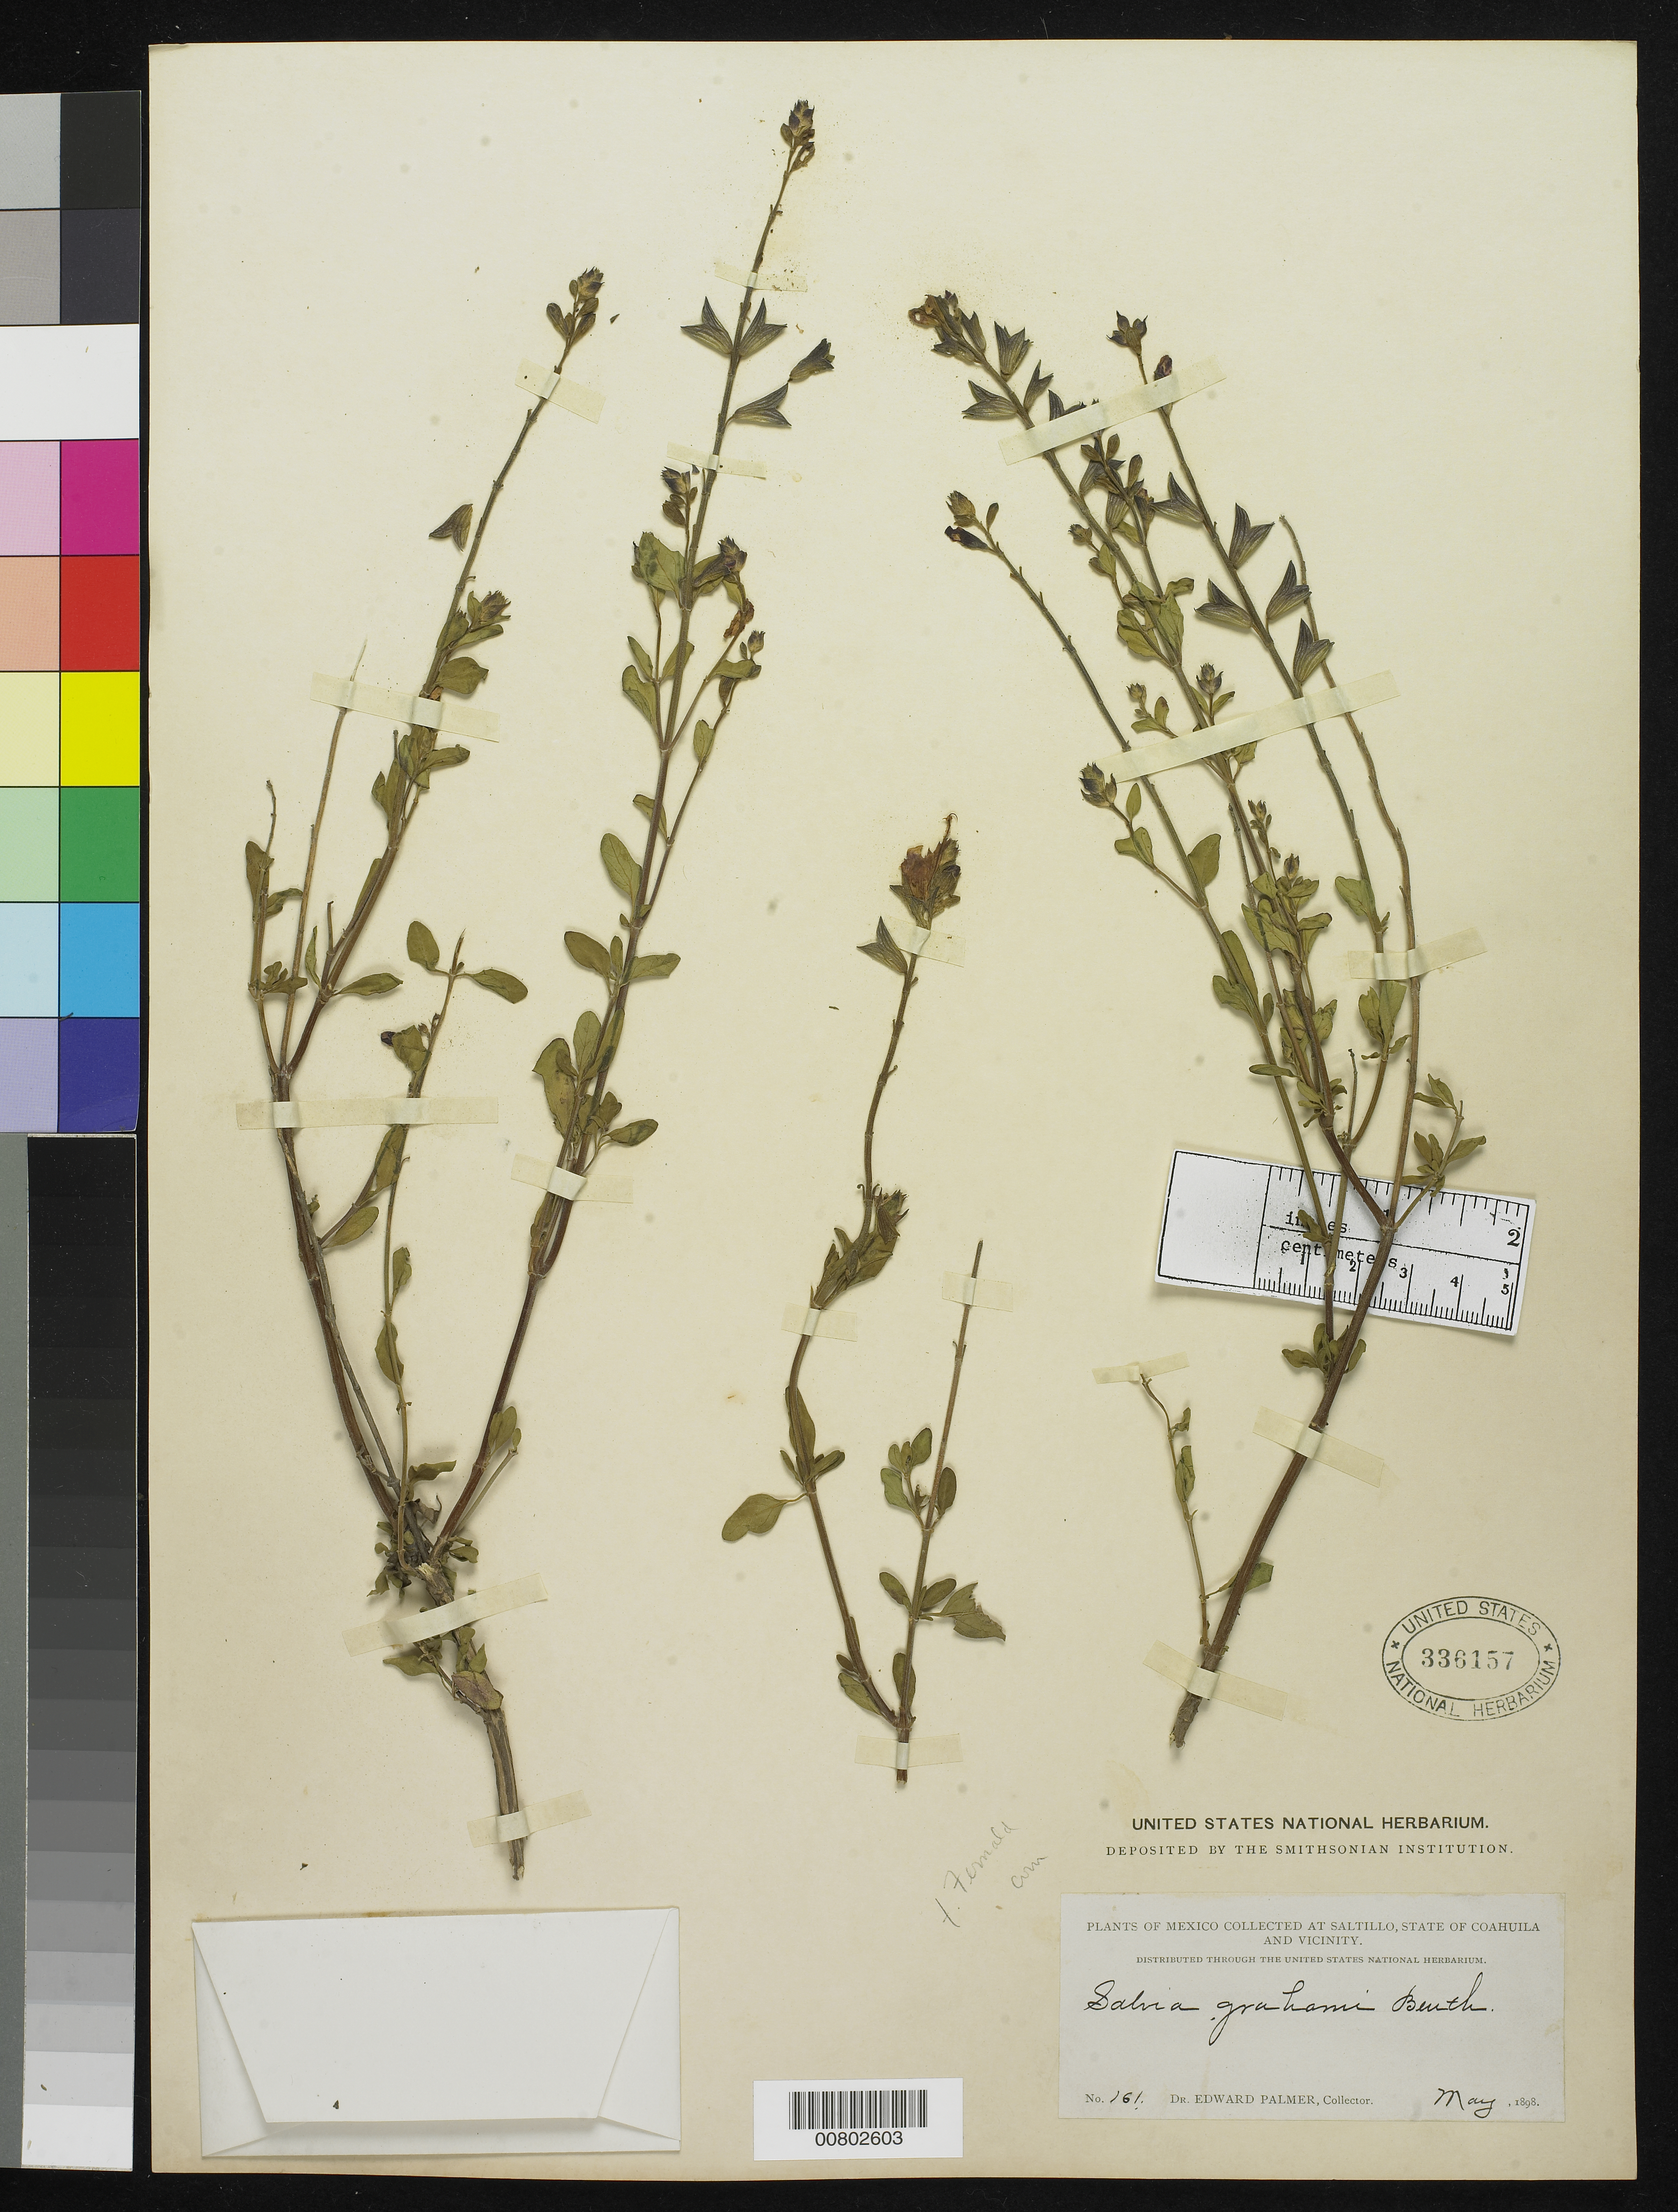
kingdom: Plantae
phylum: Tracheophyta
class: Magnoliopsida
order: Lamiales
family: Lamiaceae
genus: Salvia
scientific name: Salvia grahami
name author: Benth.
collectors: E. Palmer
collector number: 161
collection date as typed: May 1898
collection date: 1898-05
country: Mexico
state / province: Coahuila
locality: Saltillo, Coahuila and vicinity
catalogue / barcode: US 336157